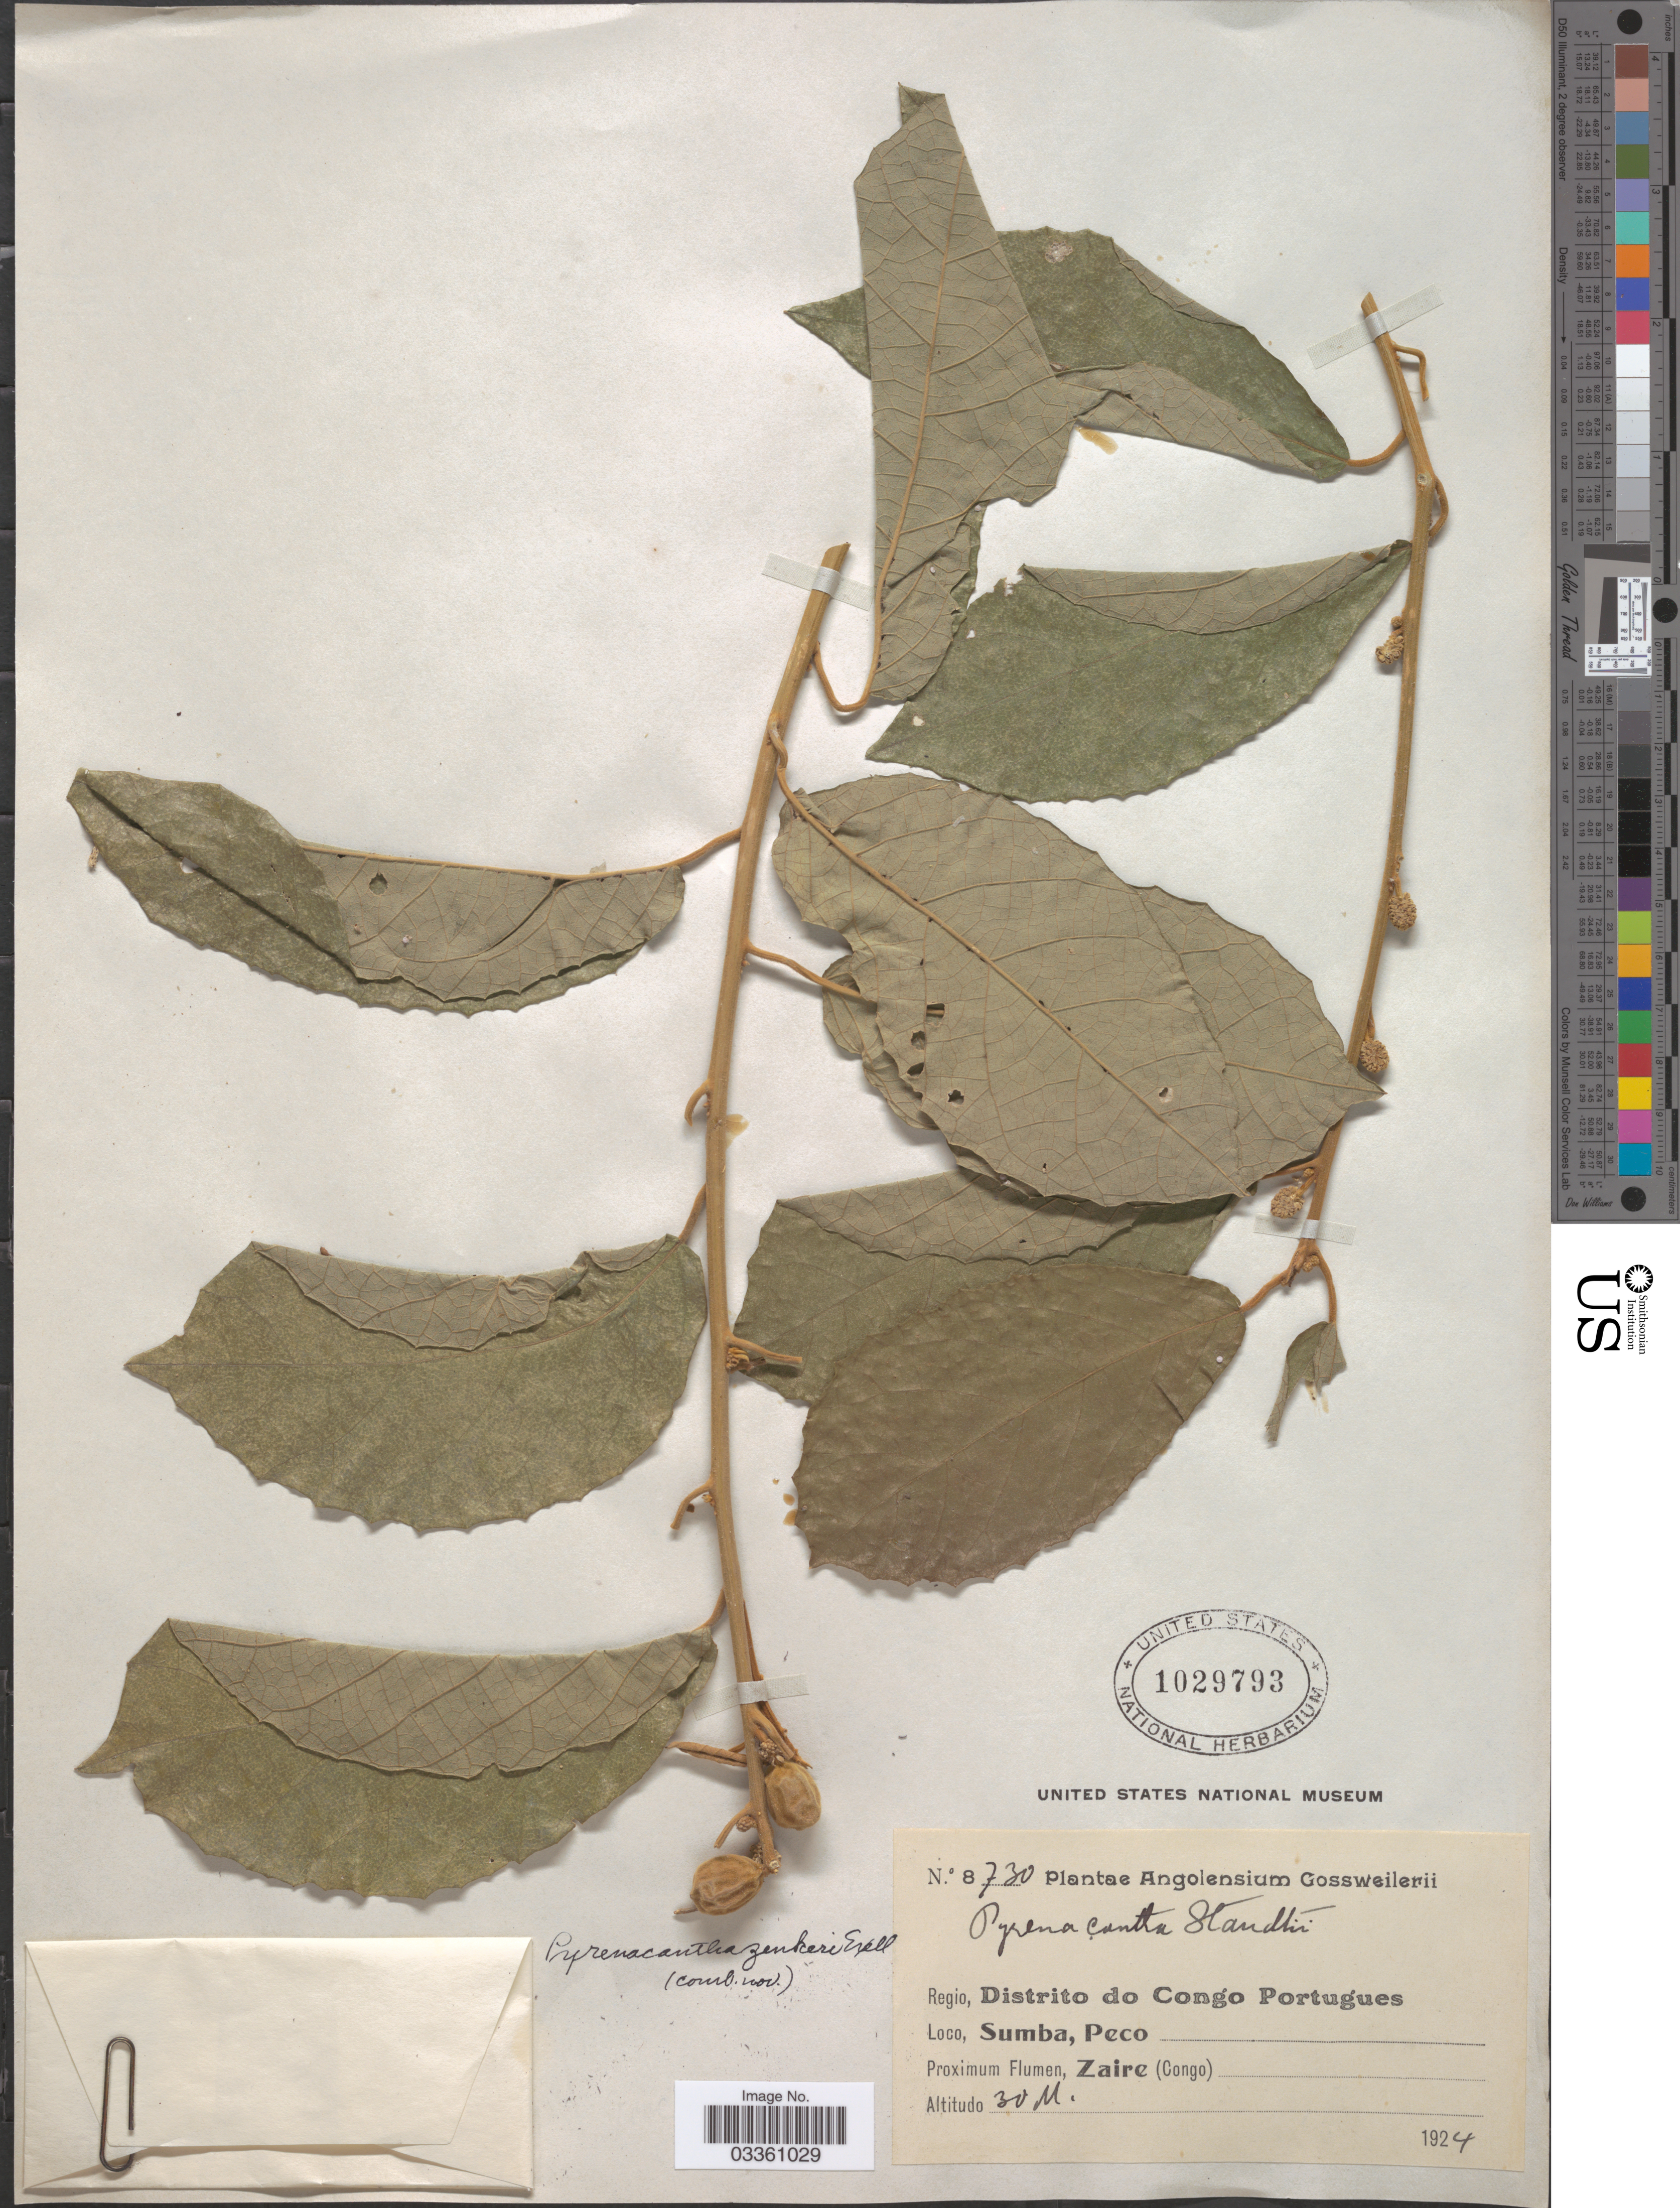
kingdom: Plantae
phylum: Tracheophyta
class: Magnoliopsida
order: Icacinales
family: Icacinaceae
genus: Pyrenacantha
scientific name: Pyrenacantha staudtii var. staudtii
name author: (Engl.) Engl.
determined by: Strong, Mark T., (BOT), Smithsonian Institution - National Museum of Natural History (UNITED STATES)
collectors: -. Gossweiler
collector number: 8730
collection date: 1924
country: Angola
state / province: Zaire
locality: Regio, Distrito do Congo Portugues. Sumba, Peco. Proximum Flumen, Zaire (Congo).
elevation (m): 30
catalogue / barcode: US 1029793